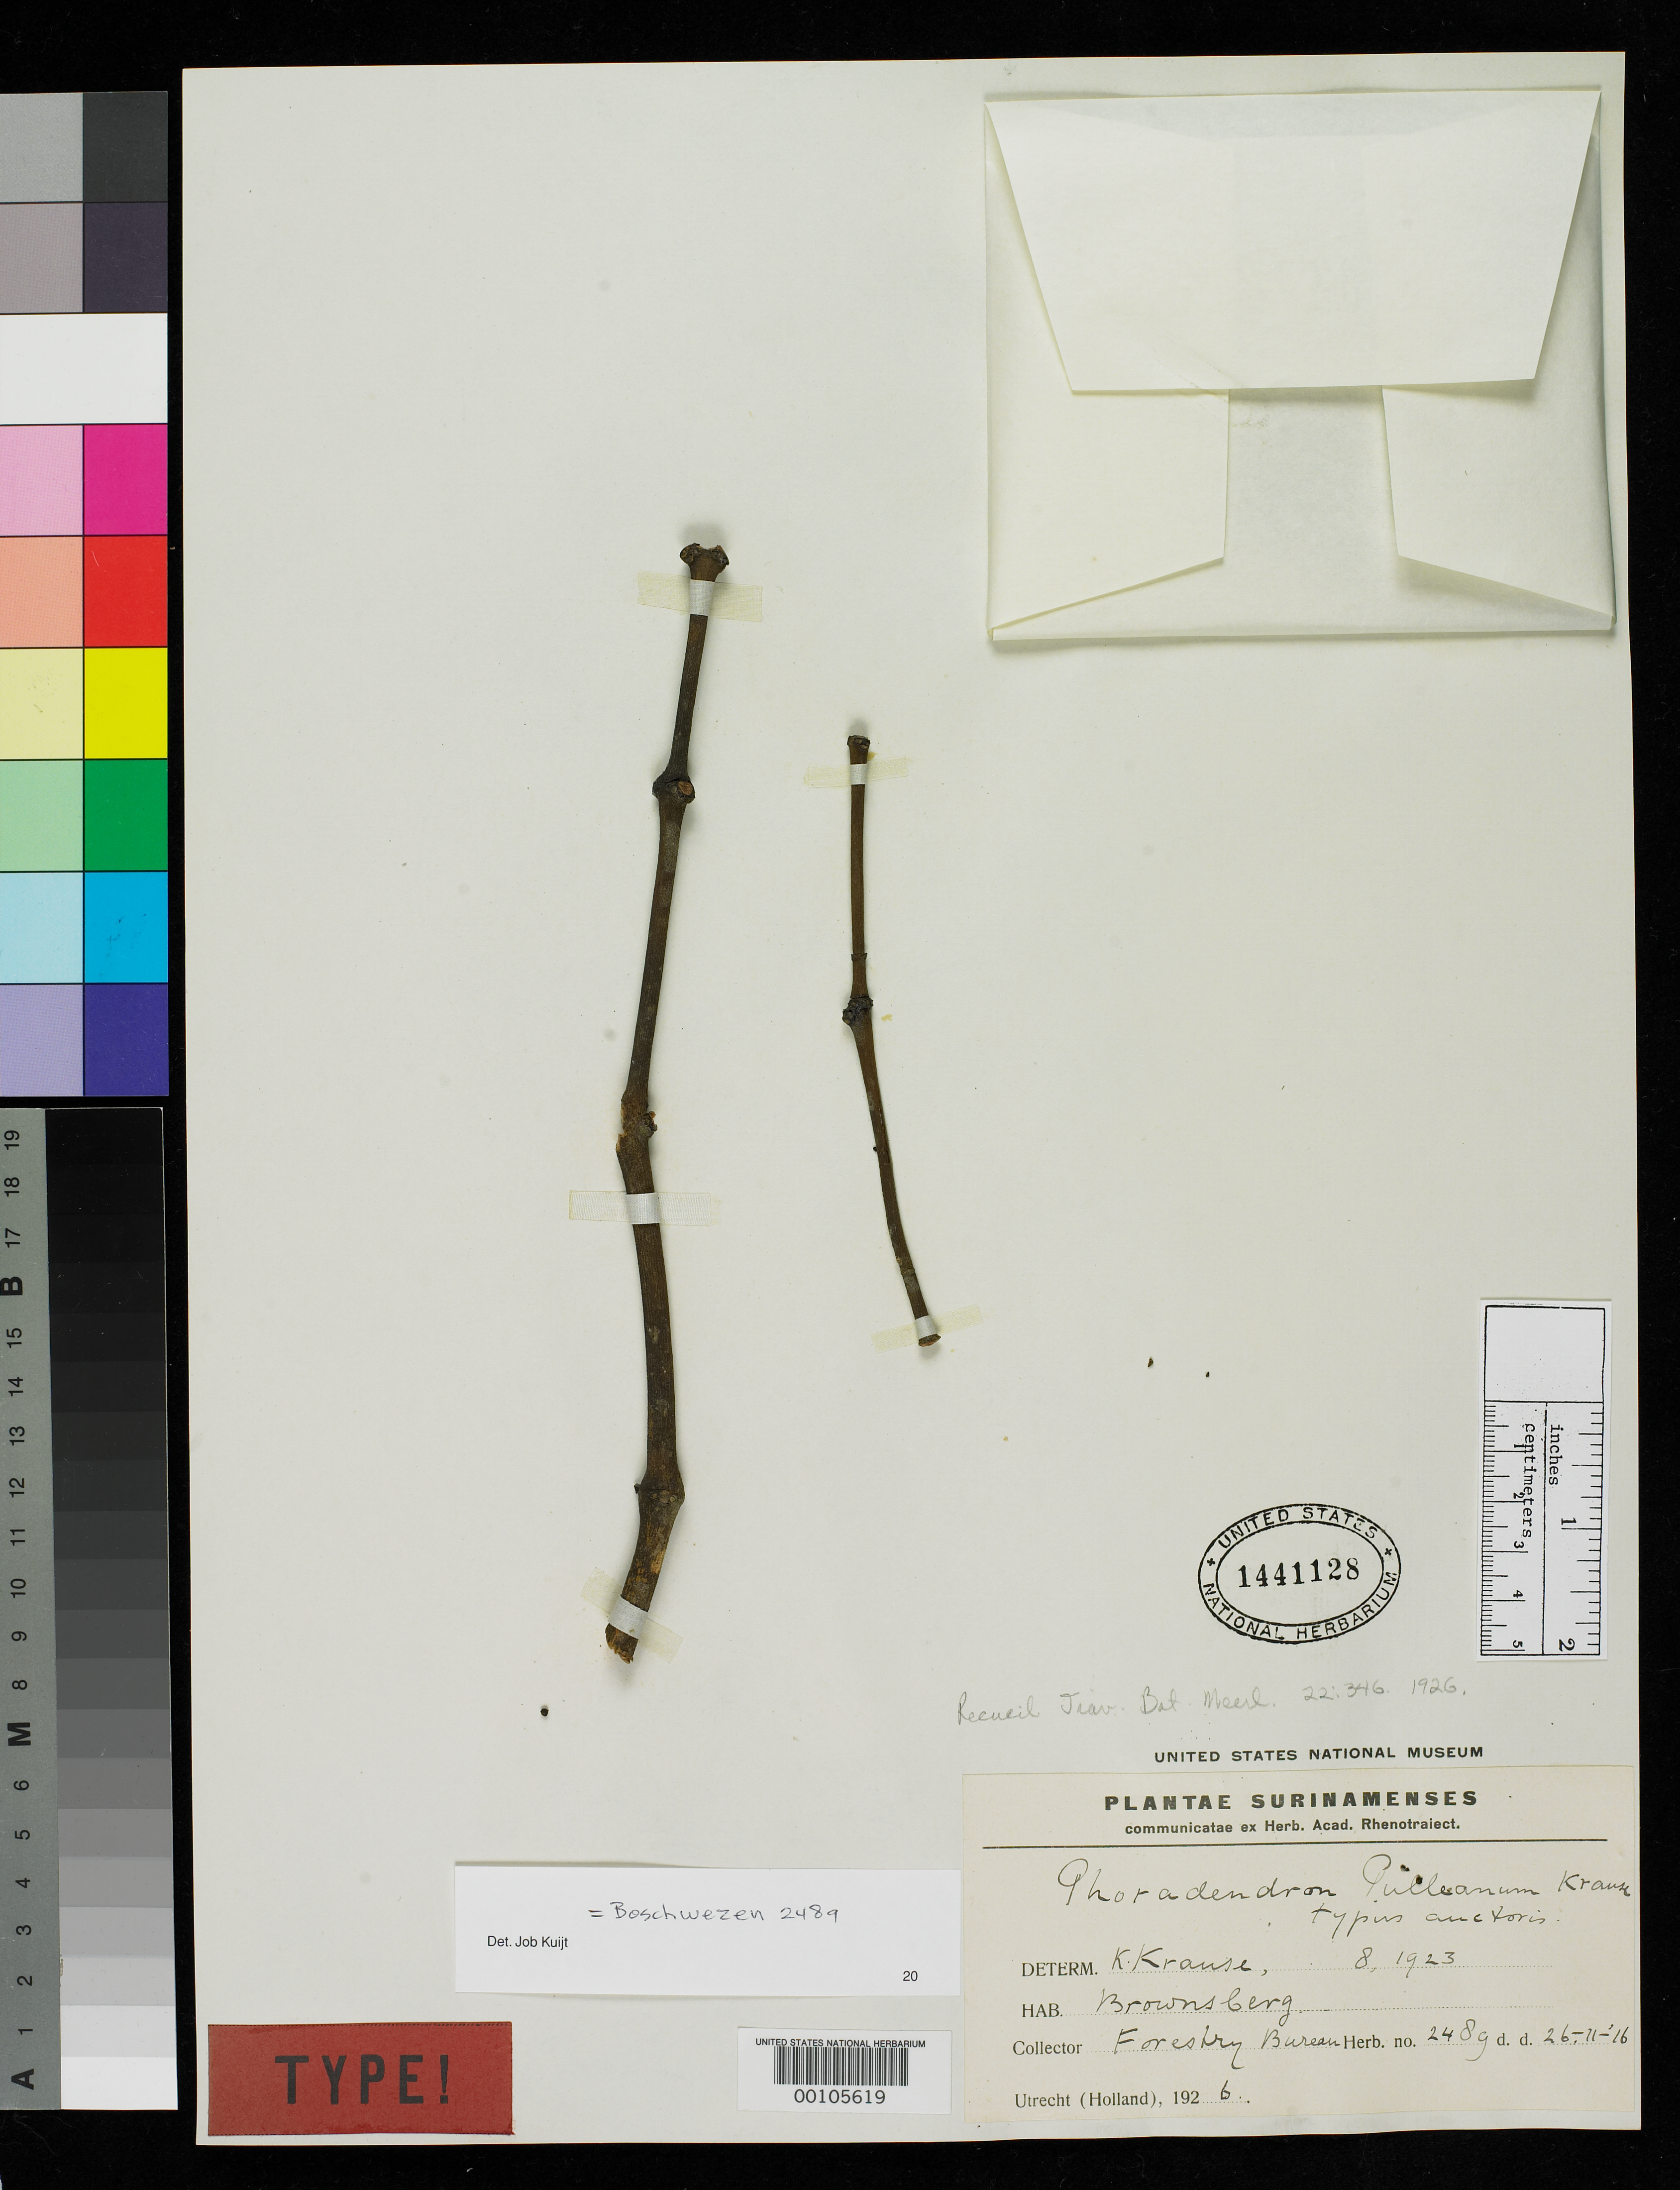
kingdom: Plantae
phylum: Tracheophyta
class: Magnoliopsida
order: Santalales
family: Viscaceae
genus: Phoradendron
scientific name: Phoradendron pulleanum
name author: K. Krause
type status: Holotype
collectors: Suriname Forest Bureau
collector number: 2489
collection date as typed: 26 Nov 1916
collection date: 1916-11-26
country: Suriname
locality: Brownsberg.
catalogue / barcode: US 1441128